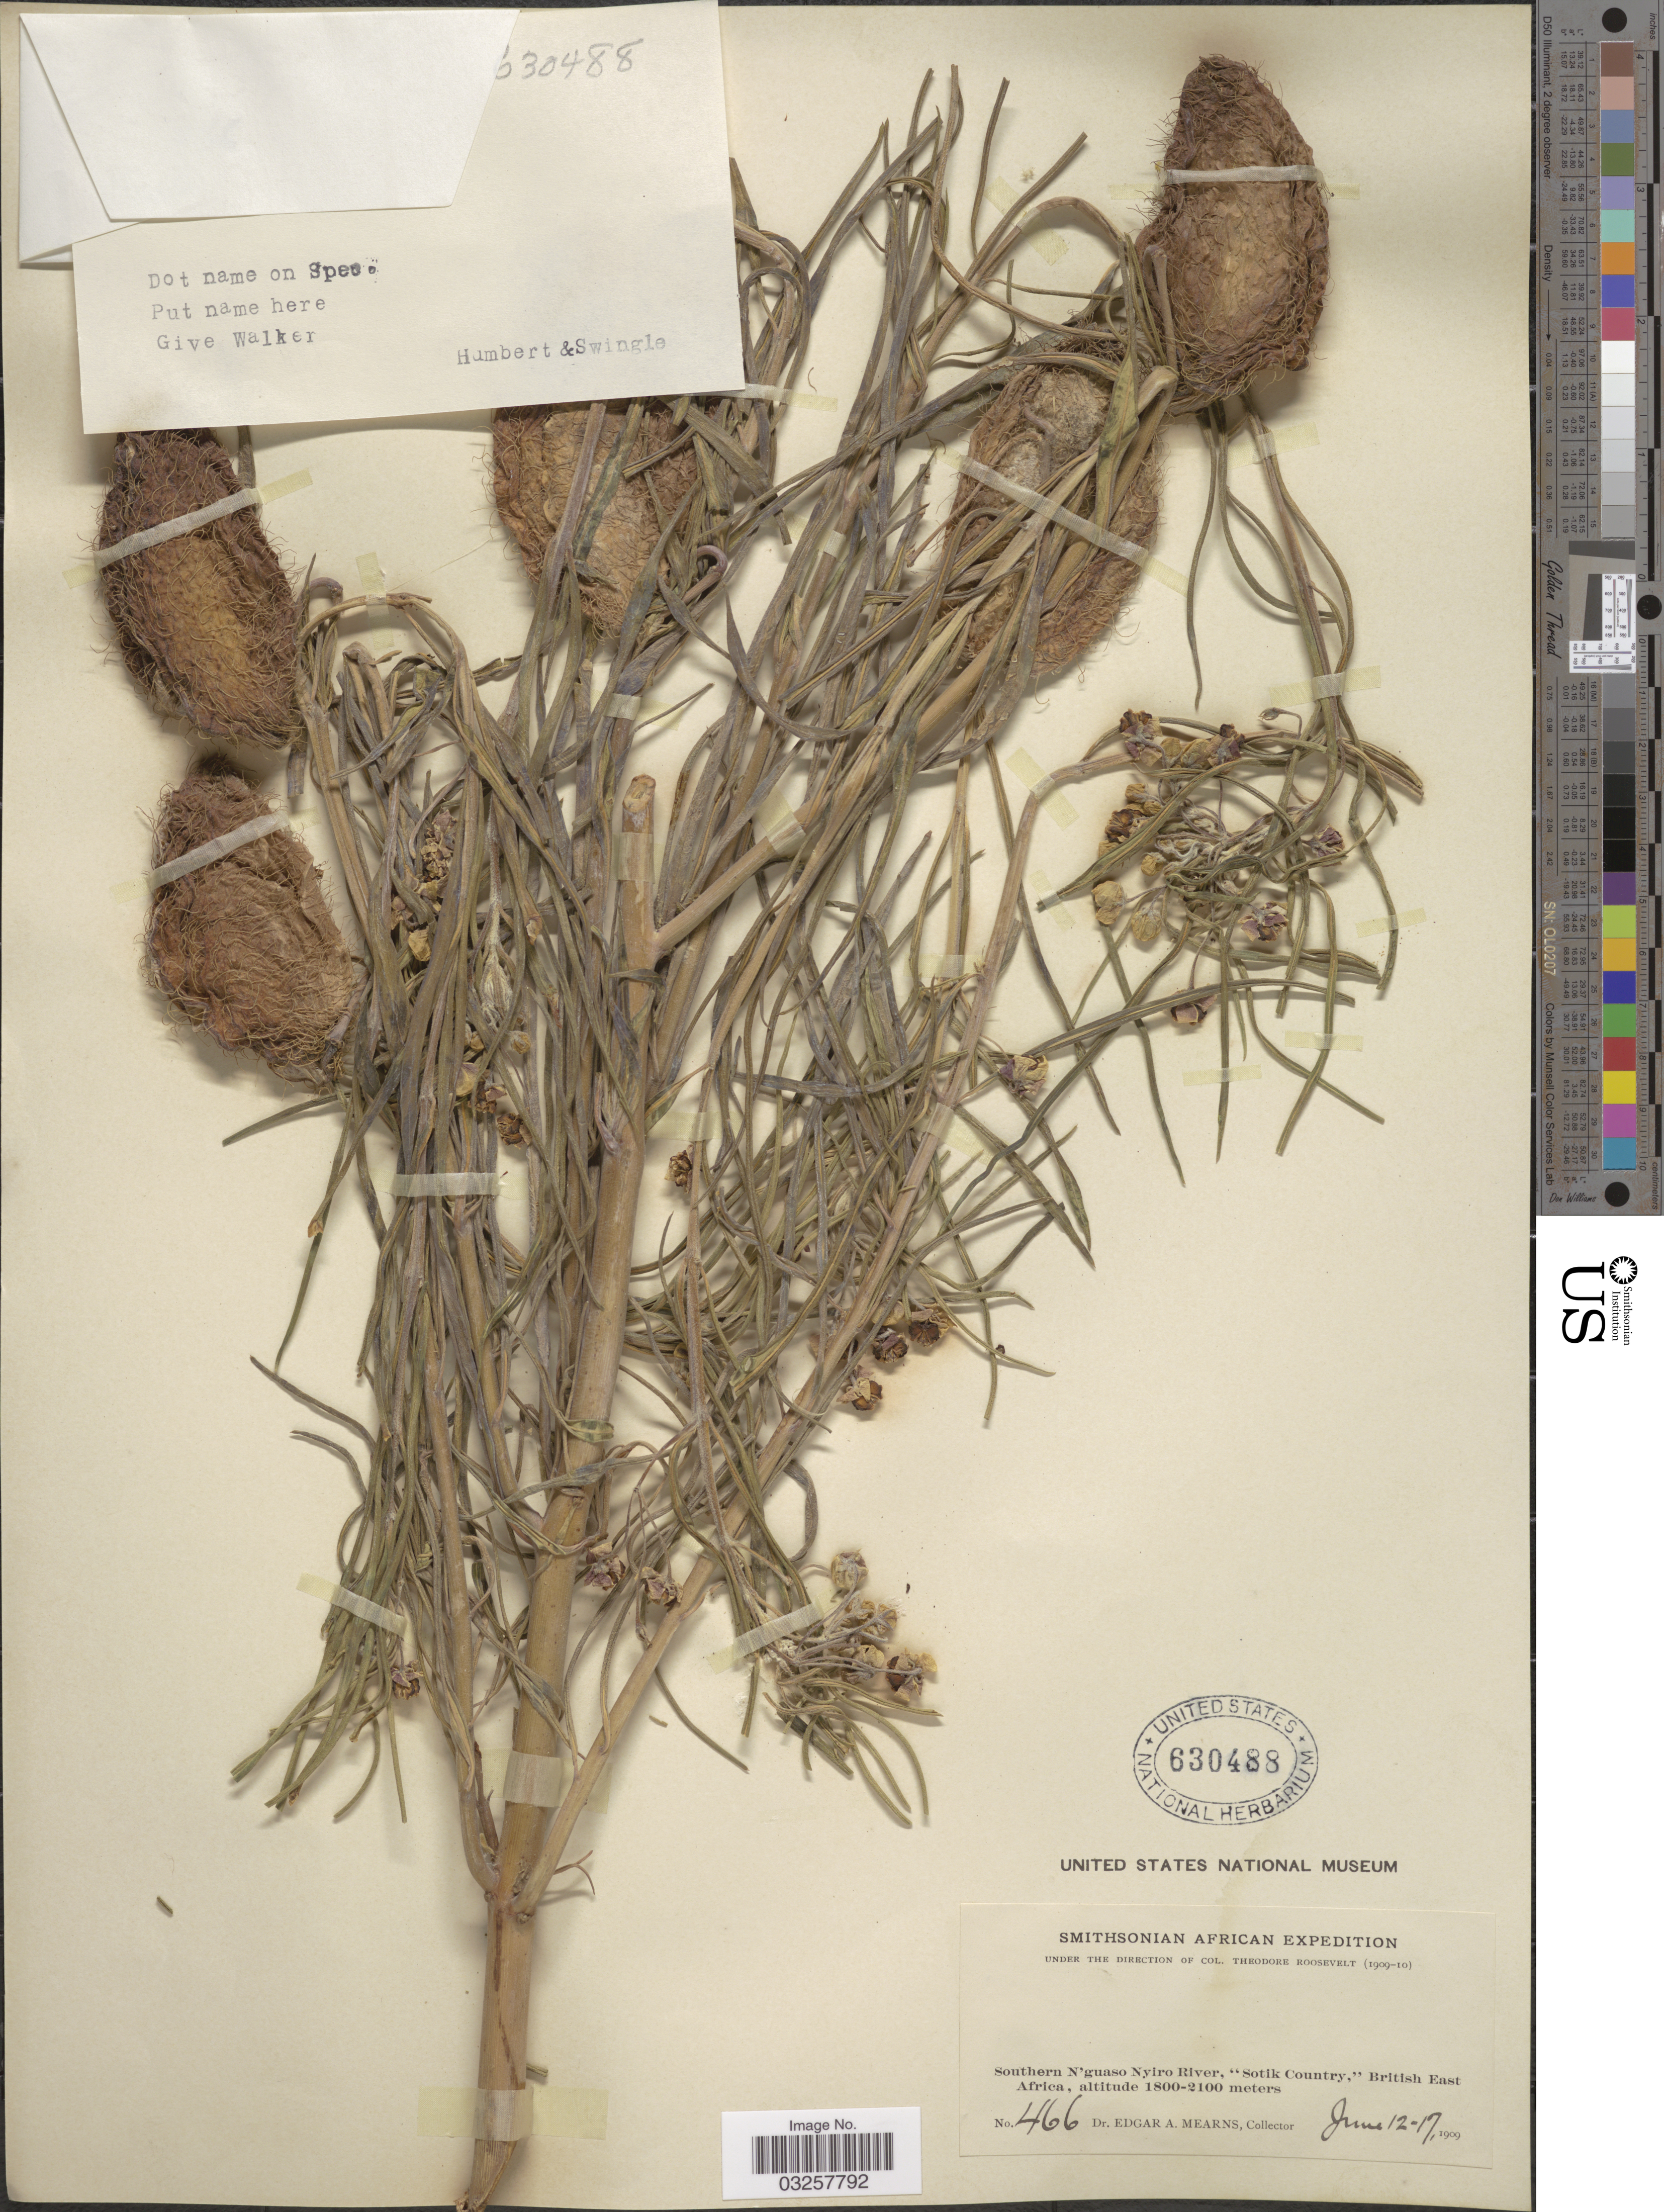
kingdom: Plantae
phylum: Tracheophyta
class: Magnoliopsida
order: Gentianales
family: Apocynaceae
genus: Asclepias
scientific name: Asclepias sp.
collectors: E. A. Mearns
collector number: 466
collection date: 1909-06-12/1909-06-17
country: Kenya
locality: Southern N'guaso Nyiro River, "Sotik Country," British East Africa.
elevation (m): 1800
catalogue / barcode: US 630488